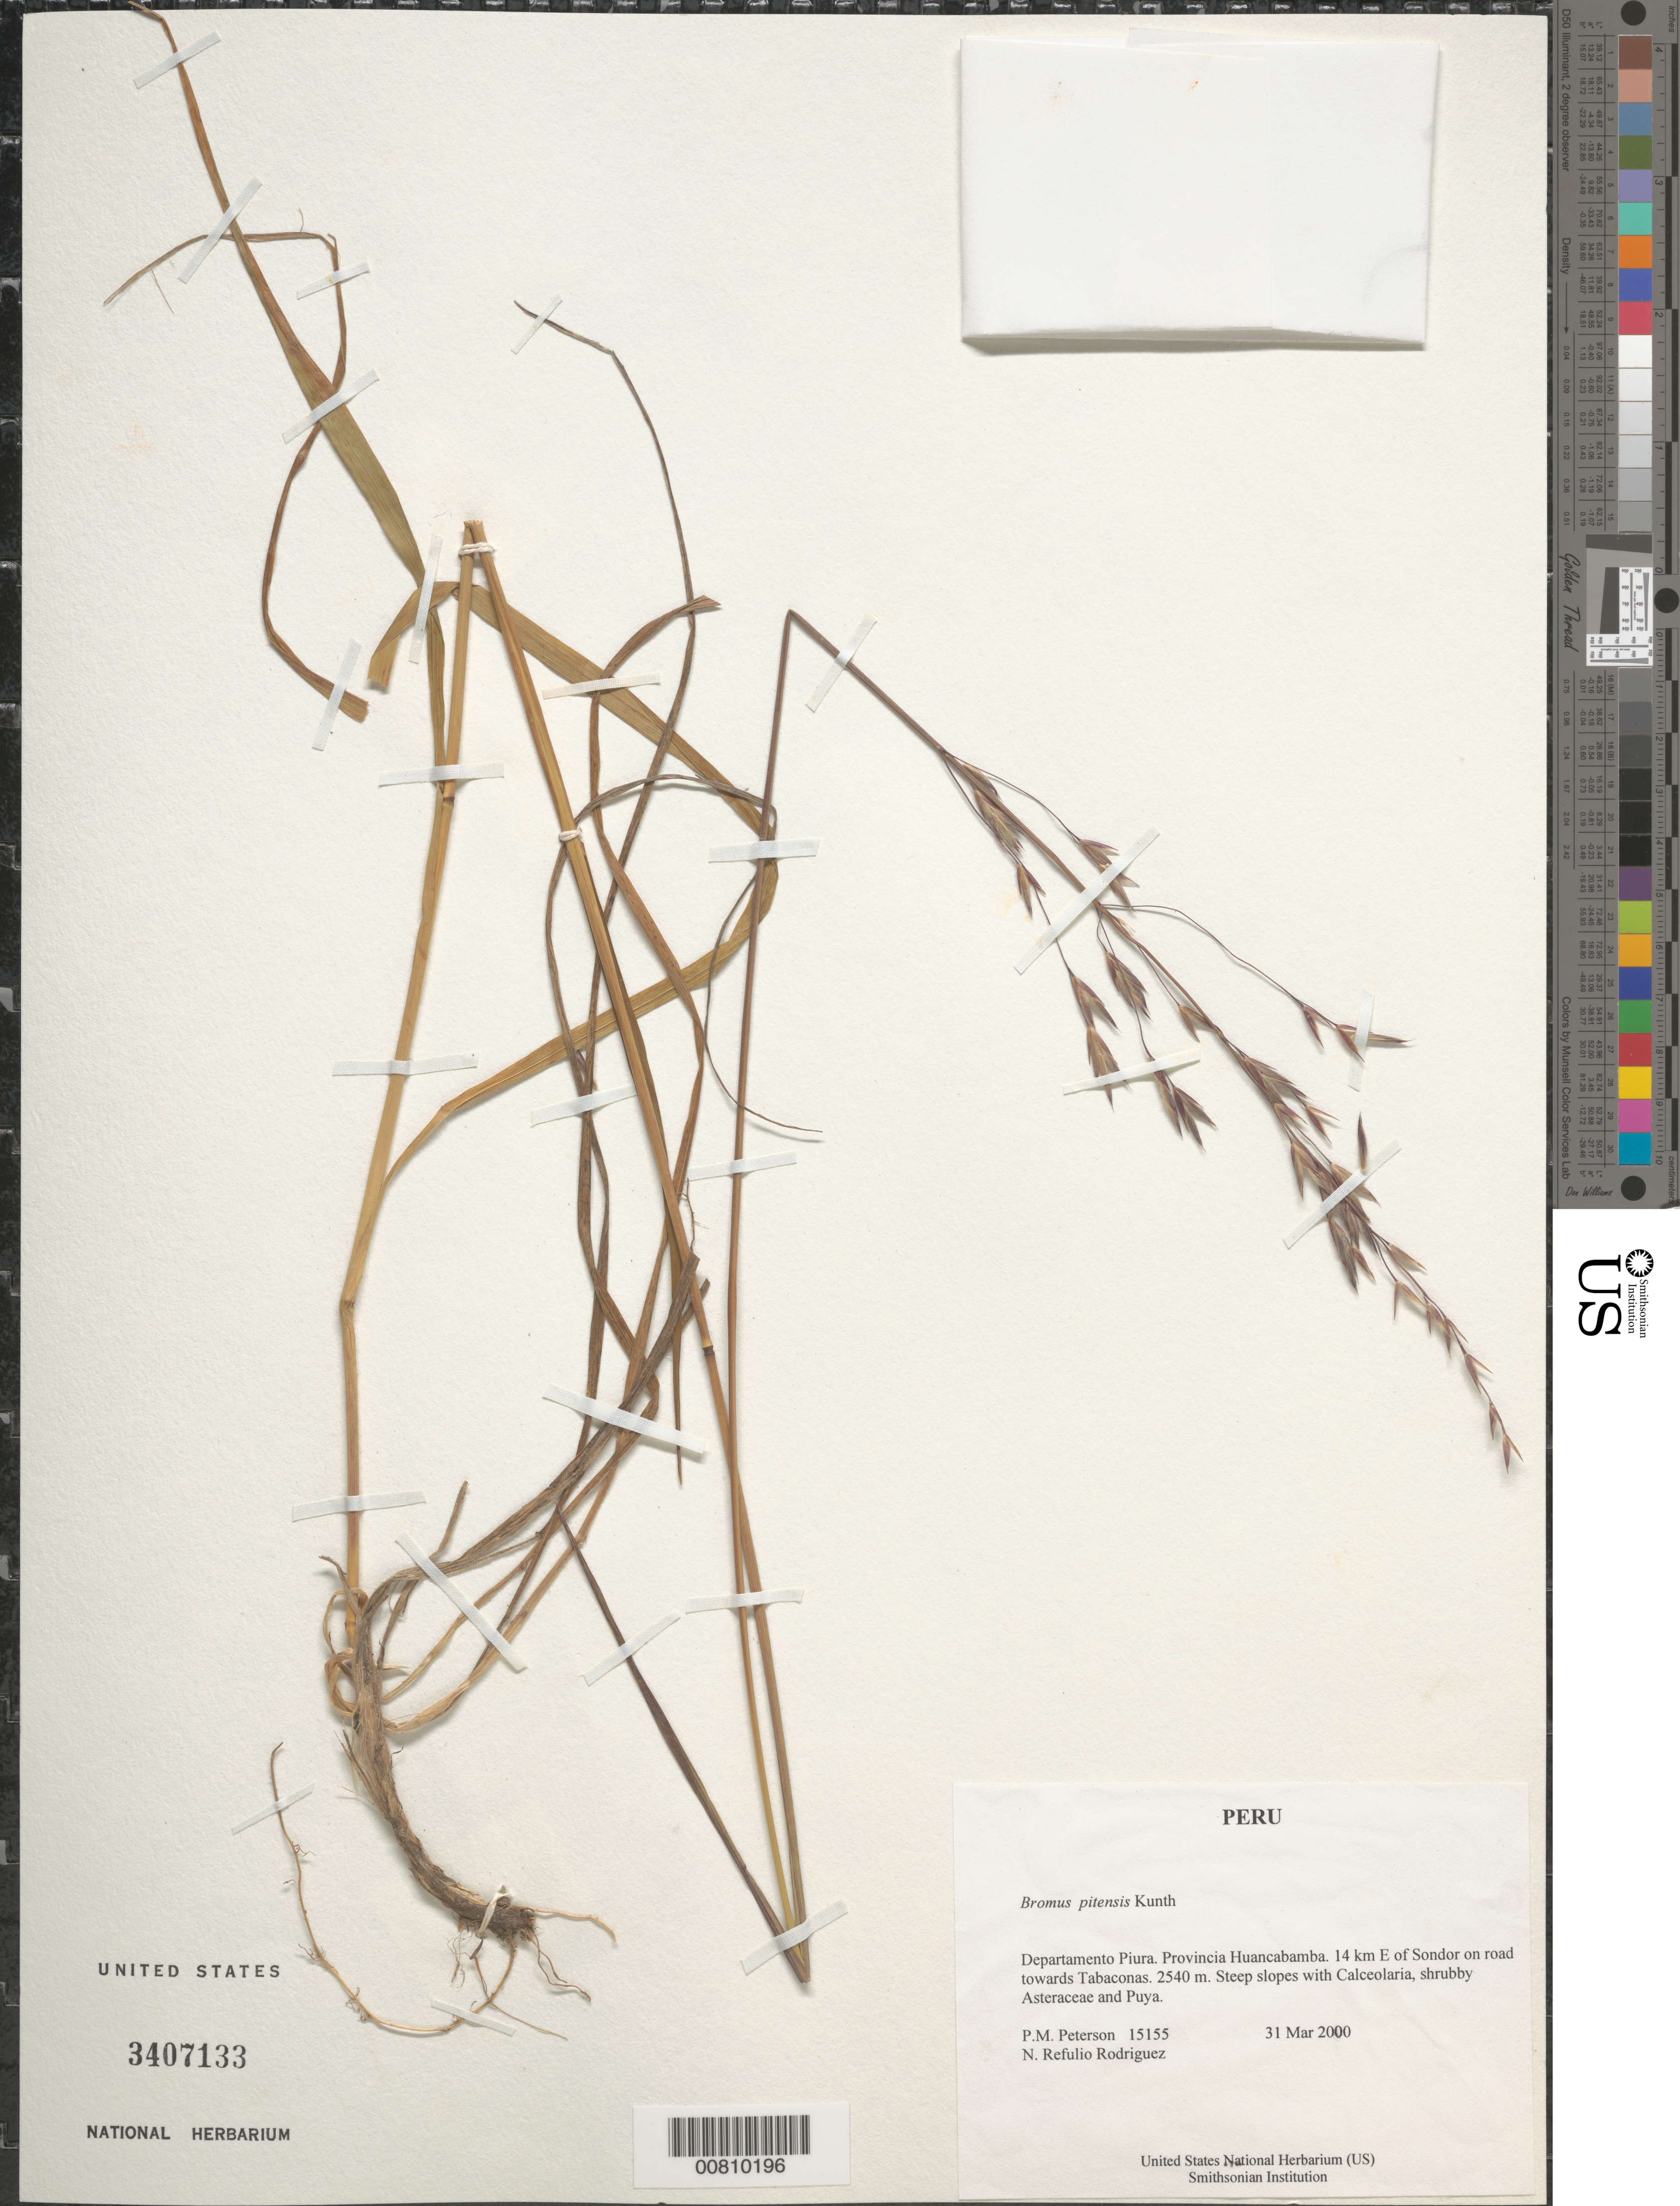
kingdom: Plantae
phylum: Tracheophyta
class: Liliopsida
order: Poales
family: Poaceae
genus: Bromus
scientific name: Bromus pitensis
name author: Kunth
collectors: P. M. Peterson & N. Refulio-Rodríguez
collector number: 15155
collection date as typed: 31 Mar 2000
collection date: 2000-03-31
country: Peru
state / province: Piura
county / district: Huancabamba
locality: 14 km E of Sondor on road towards Tabaconas.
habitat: Steep slopes with Calceolaria, shruby Asteraceae and Puya.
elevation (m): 2540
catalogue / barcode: US 3407133